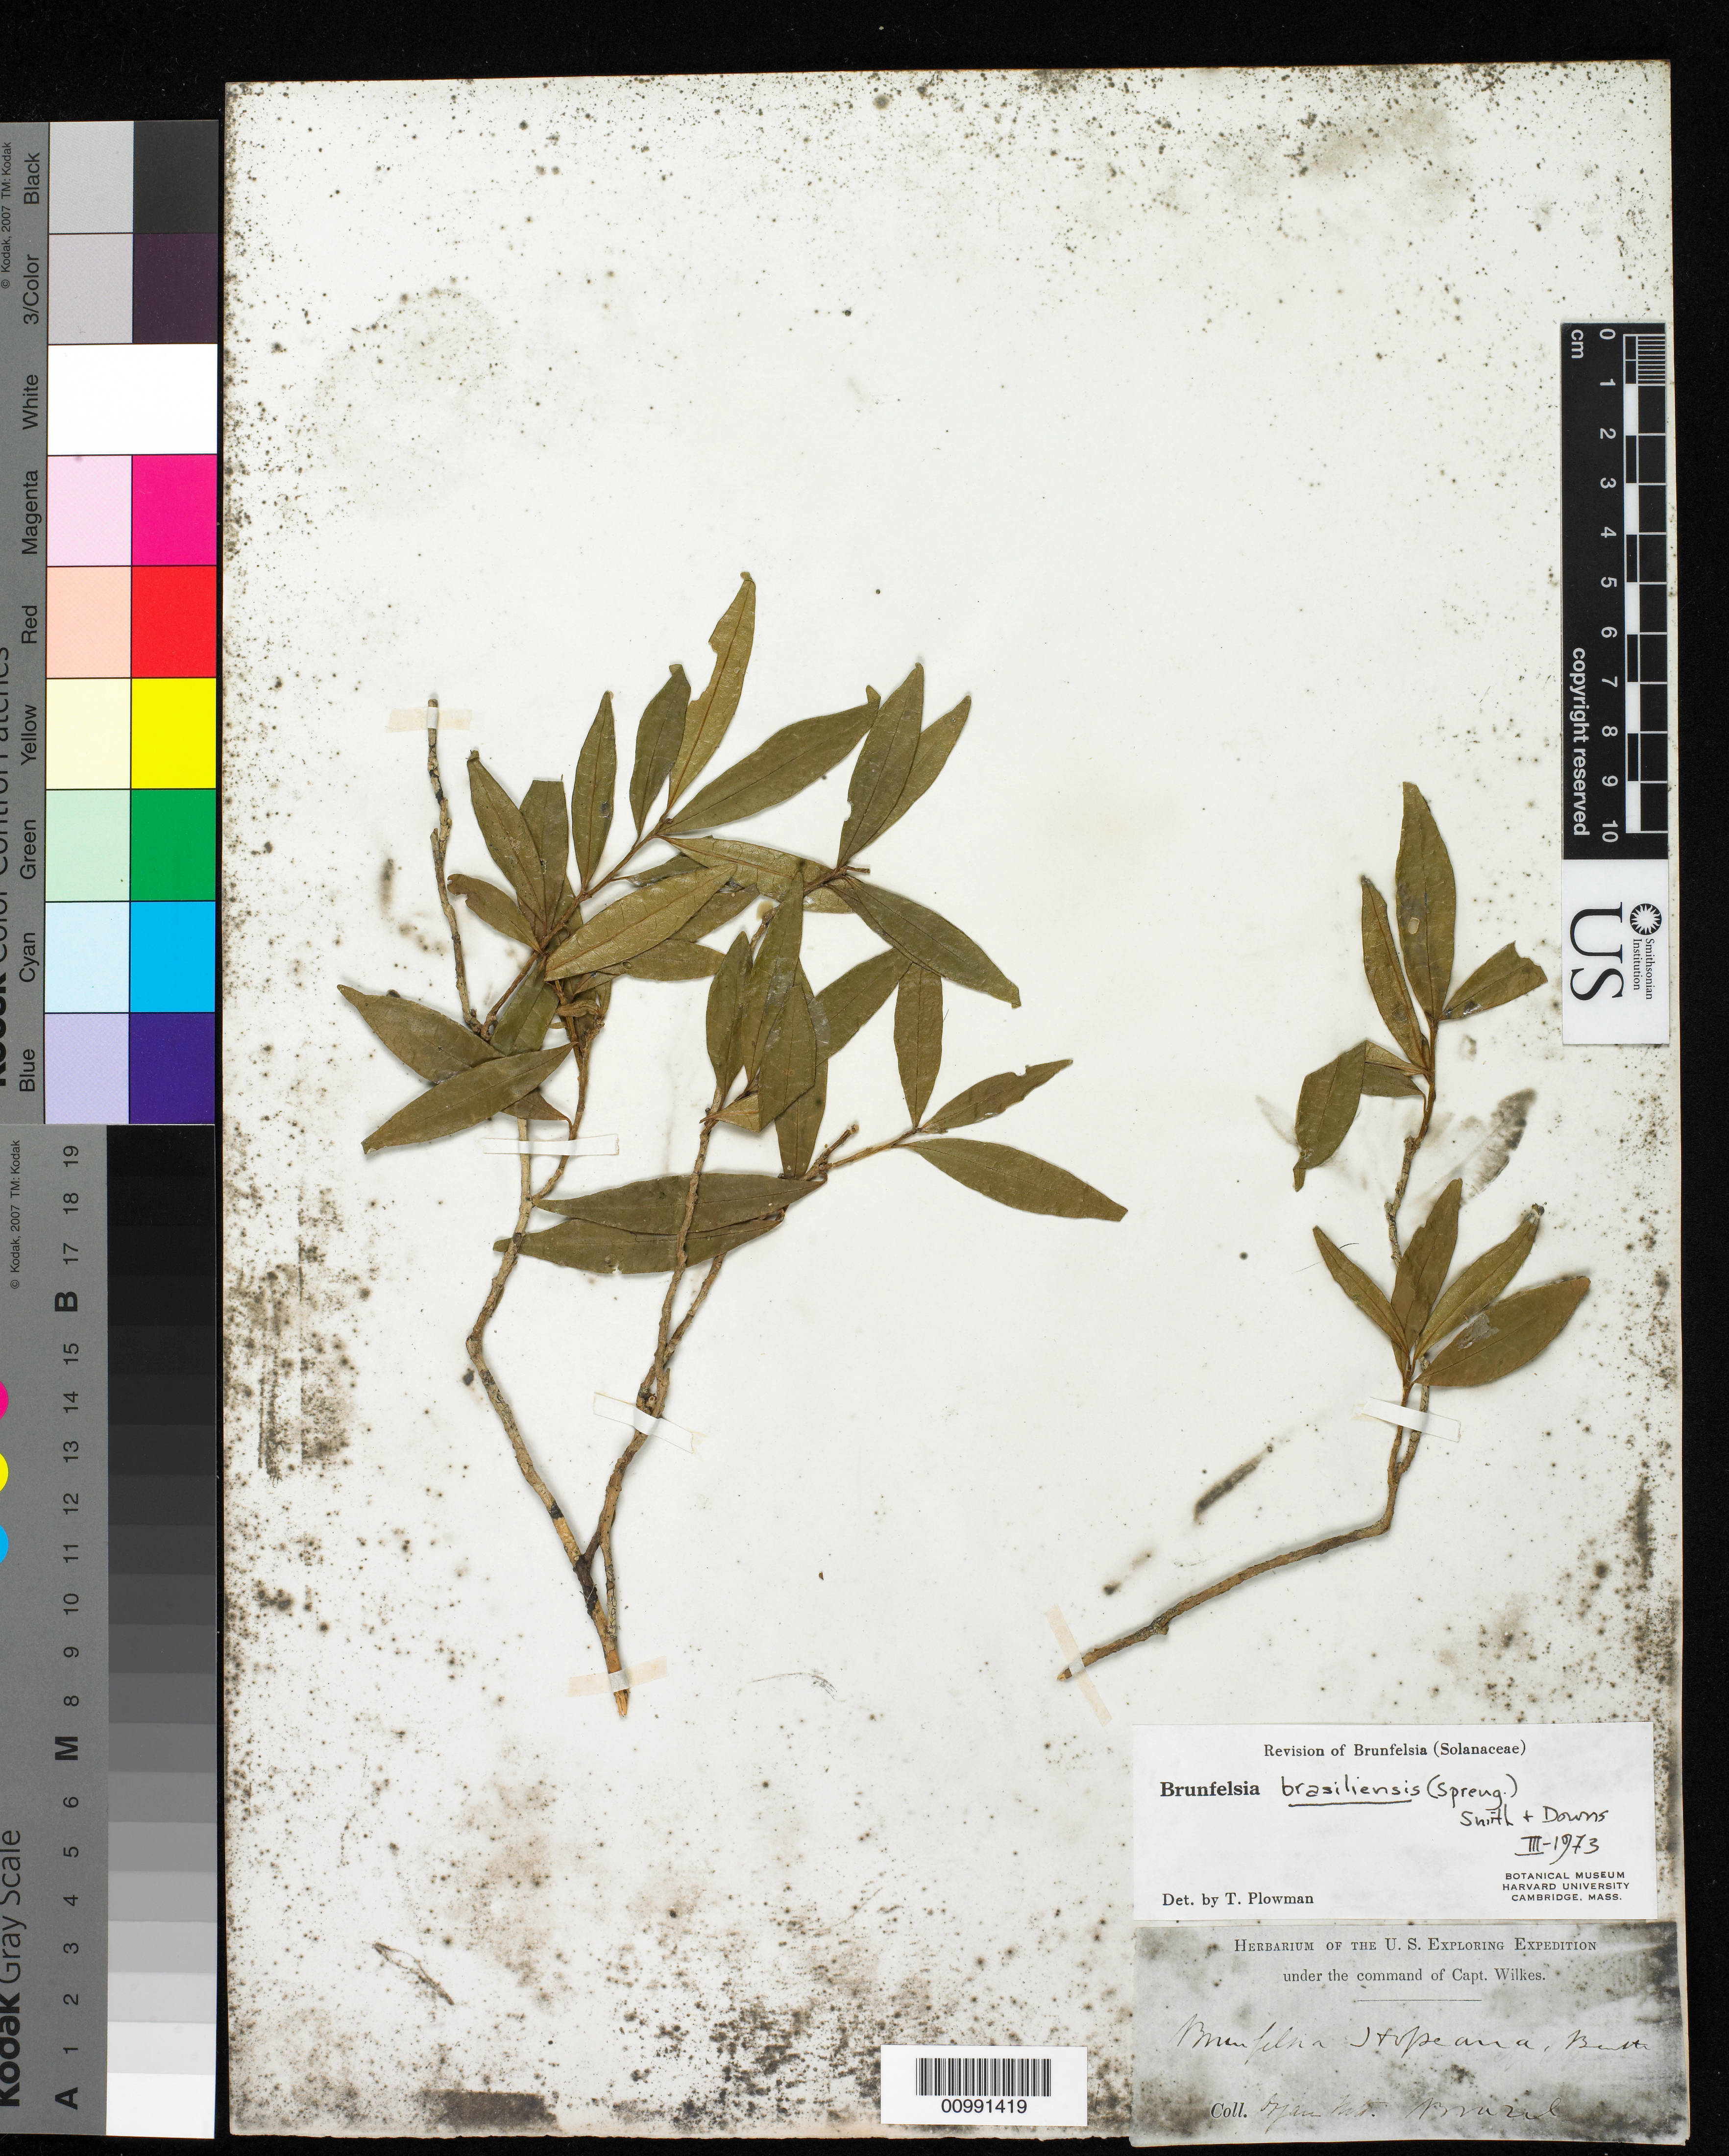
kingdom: Plantae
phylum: Tracheophyta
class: Magnoliopsida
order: Solanales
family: Solanaceae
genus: Brunfelsia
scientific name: Brunfelsia brasiliensis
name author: (C.K. Spreng.) L.B. Sm. & Downs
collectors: Wilkes Explor. Exped.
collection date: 1838/1842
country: Brazil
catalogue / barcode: US 98595